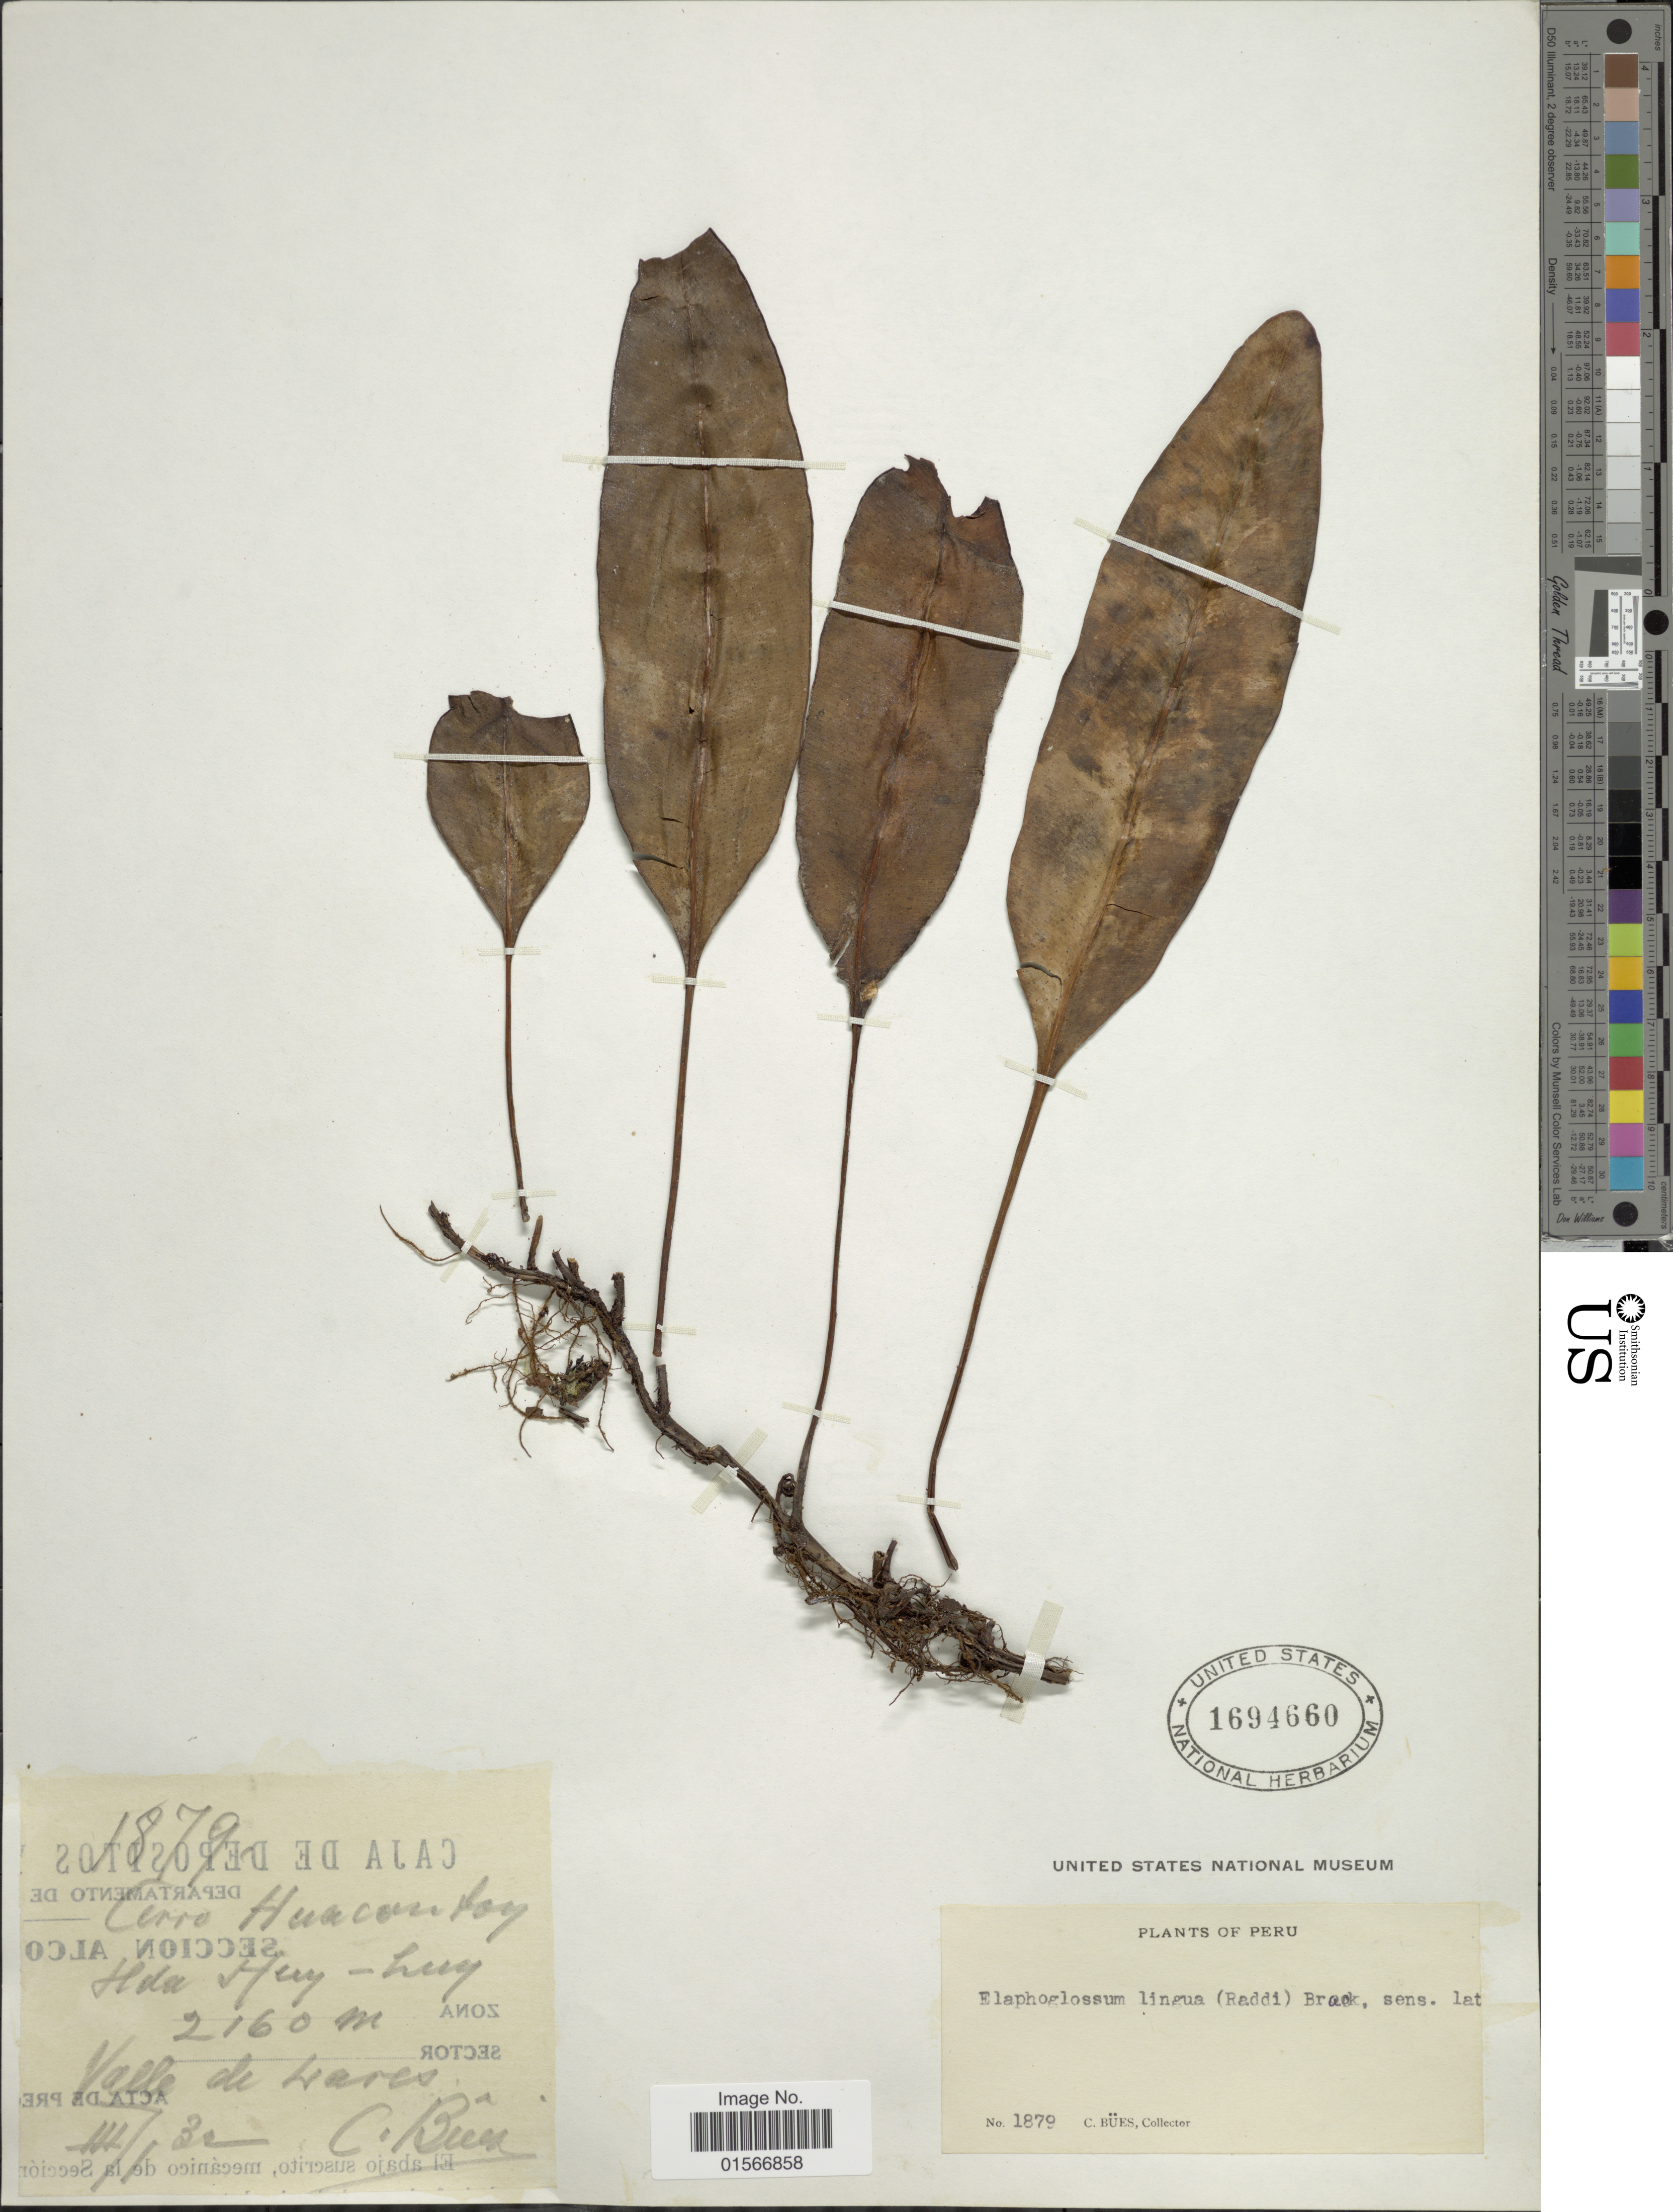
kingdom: Plantae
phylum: Tracheophyta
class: Polypodiopsida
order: Polypodiales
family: Dryopteridaceae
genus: Elaphoglossum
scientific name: Elaphoglossum lingua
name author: (C. Presl) Brack.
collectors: C. Bues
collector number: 1879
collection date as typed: Transcribed d/m/y: /3/32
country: Peru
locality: Cerro Huacontoy Hda Huy-huy, Valle de Lares.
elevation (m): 2160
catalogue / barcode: US 1694660